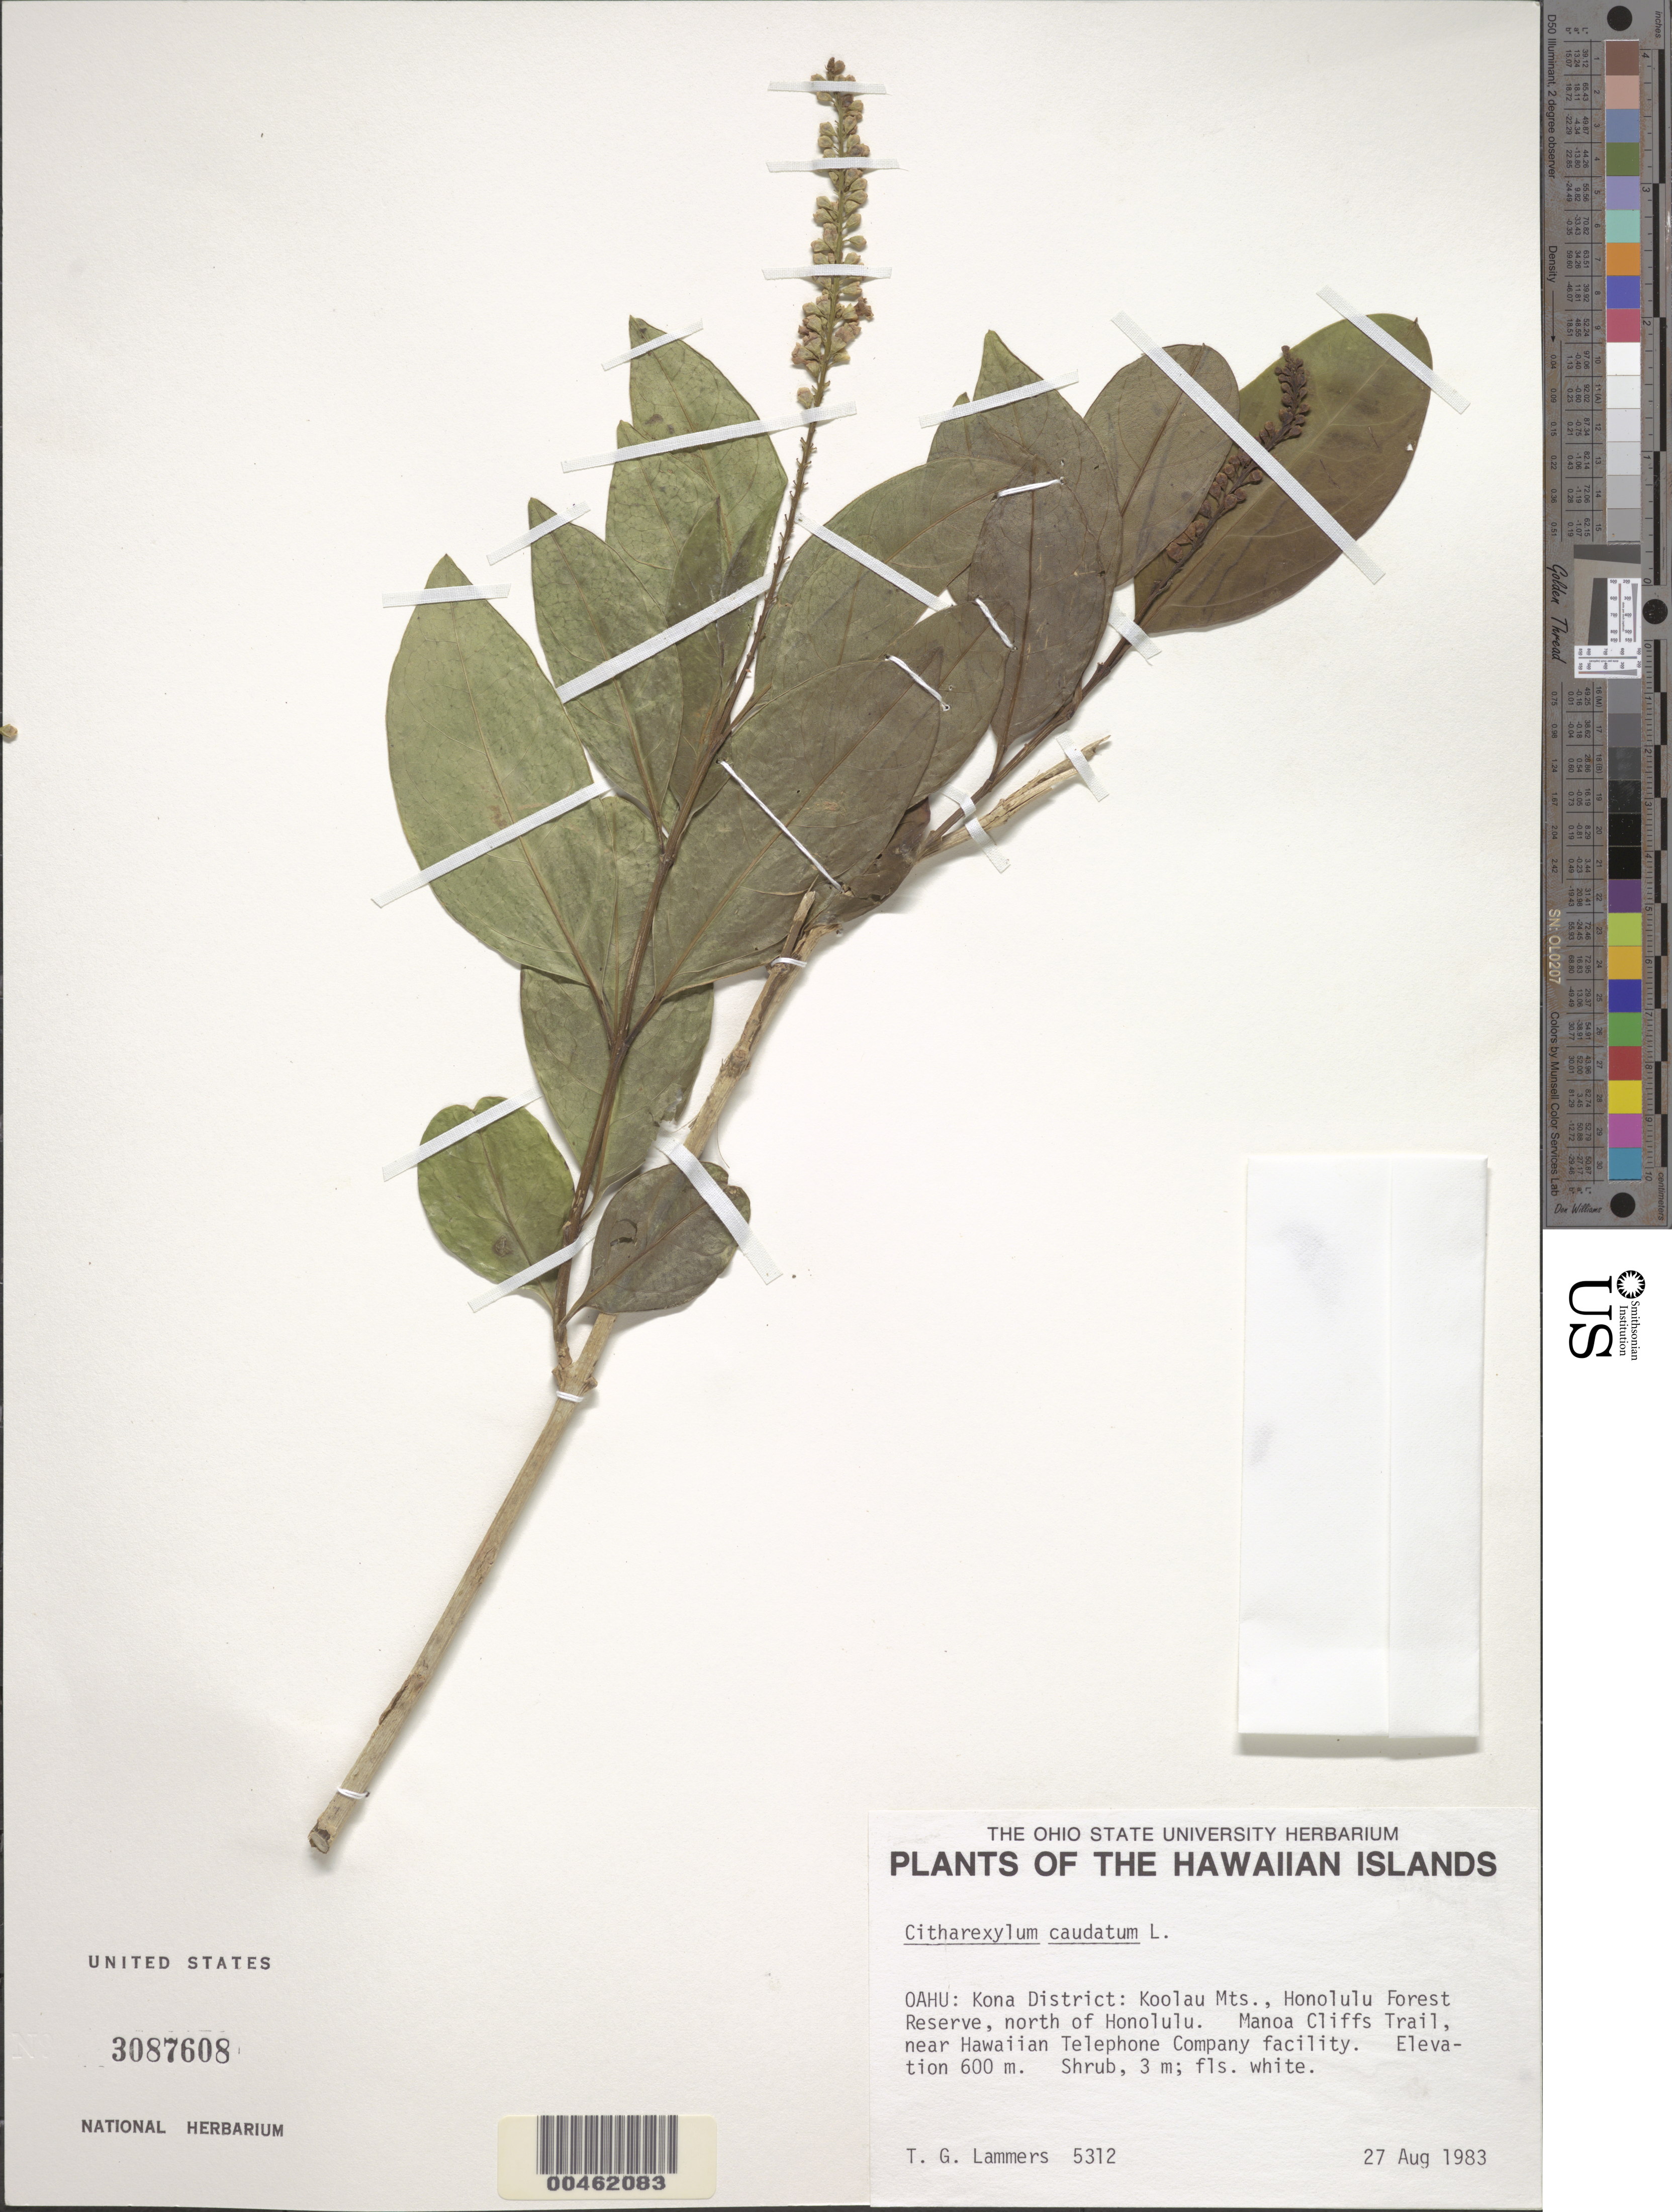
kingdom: Plantae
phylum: Tracheophyta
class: Magnoliopsida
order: Lamiales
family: Verbenaceae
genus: Citharexylum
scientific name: Citharexylum caudatum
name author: L.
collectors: T. G. Lammers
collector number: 5312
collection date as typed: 27 Aug 1983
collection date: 1983-08-27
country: United States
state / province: Hawaii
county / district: Honolulu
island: Oahu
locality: Kona District, Koolau Mts., Honolulu Forest Reserve, N of Honolulu, Manoa Cliffs Trail, near Hawaiian Tel. Co. facility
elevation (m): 600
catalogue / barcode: US 3087608